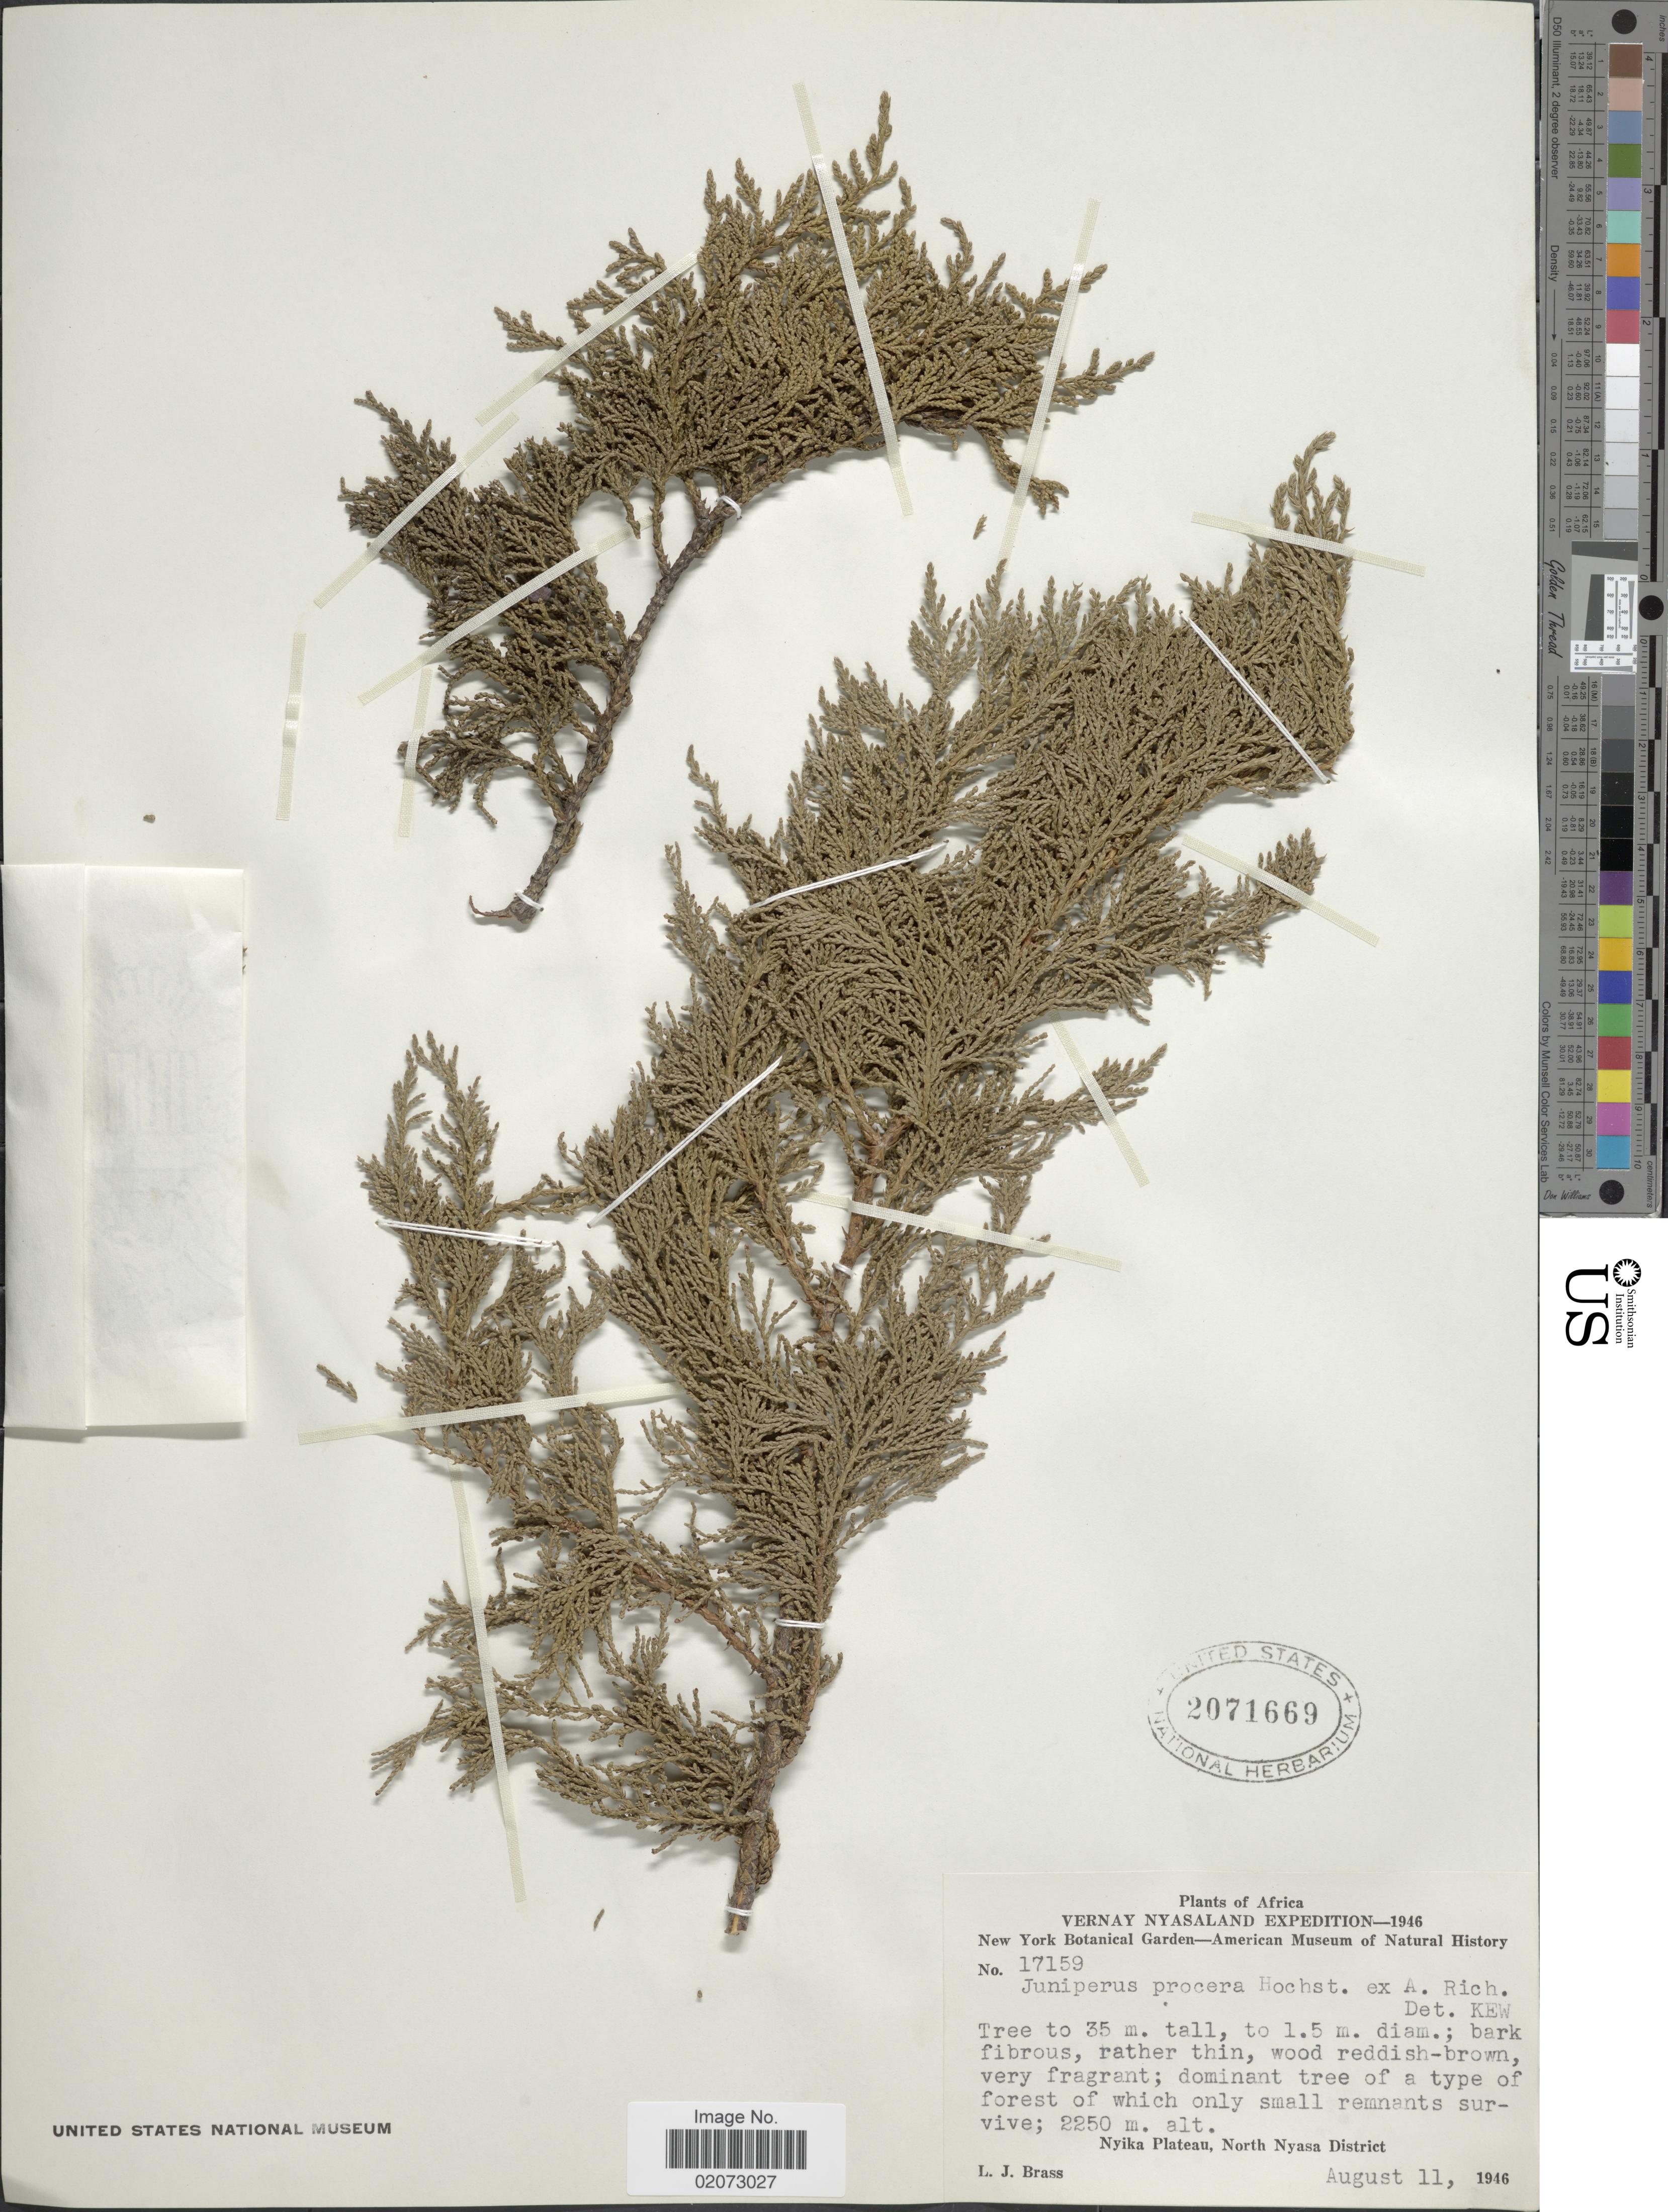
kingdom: Plantae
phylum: Tracheophyta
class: Pinopsida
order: Pinales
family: Cupressaceae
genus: Juniperus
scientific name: Juniperus procera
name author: Hochst. ex Endl.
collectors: L. J. Brass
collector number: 17159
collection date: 1946-08-11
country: Malawi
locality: Nyasaland, Nyika Plateau, North Nyasa District.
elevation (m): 2250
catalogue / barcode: US 2071669